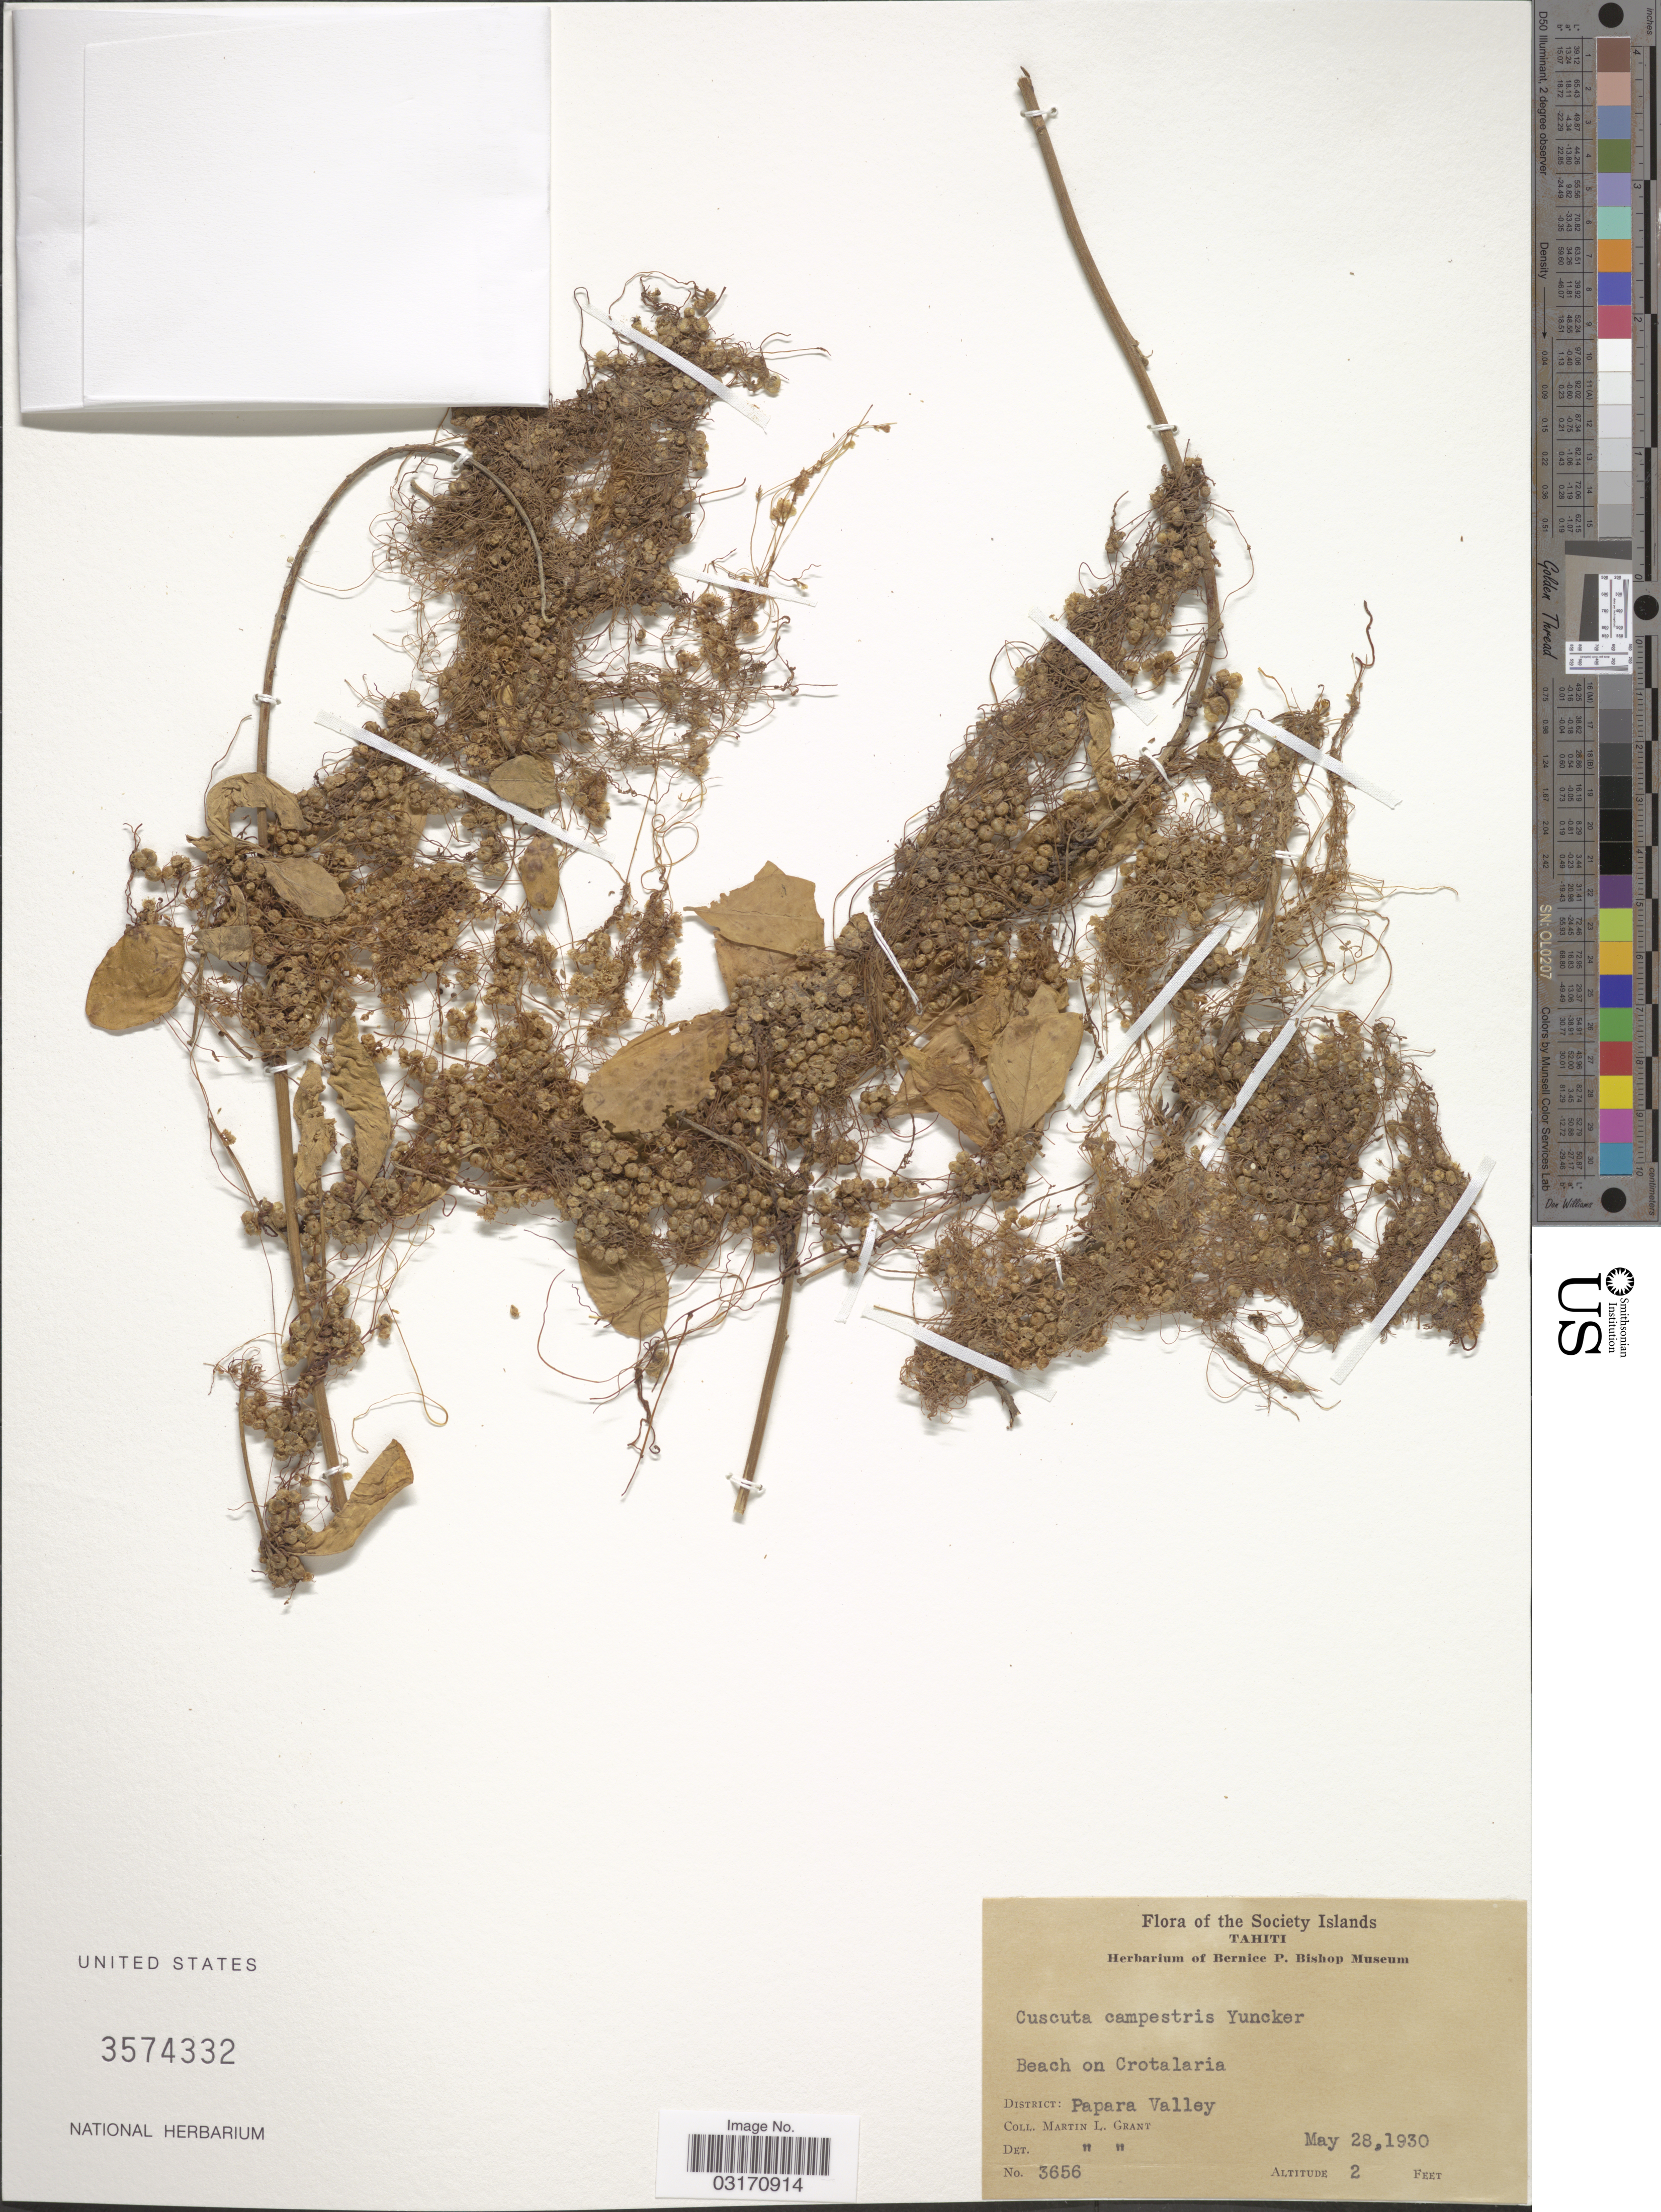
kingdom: Plantae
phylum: Tracheophyta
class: Magnoliopsida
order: Solanales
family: Convolvulaceae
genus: Cuscuta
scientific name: Cuscuta campestris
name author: Yunck.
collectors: M. L. Grant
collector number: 3656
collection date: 1930-05-28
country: French Polynesia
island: Tahiti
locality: The Society Islands. Tahiti. Beach on Crotalaria. District: Papara Valley.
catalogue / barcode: US 3574332